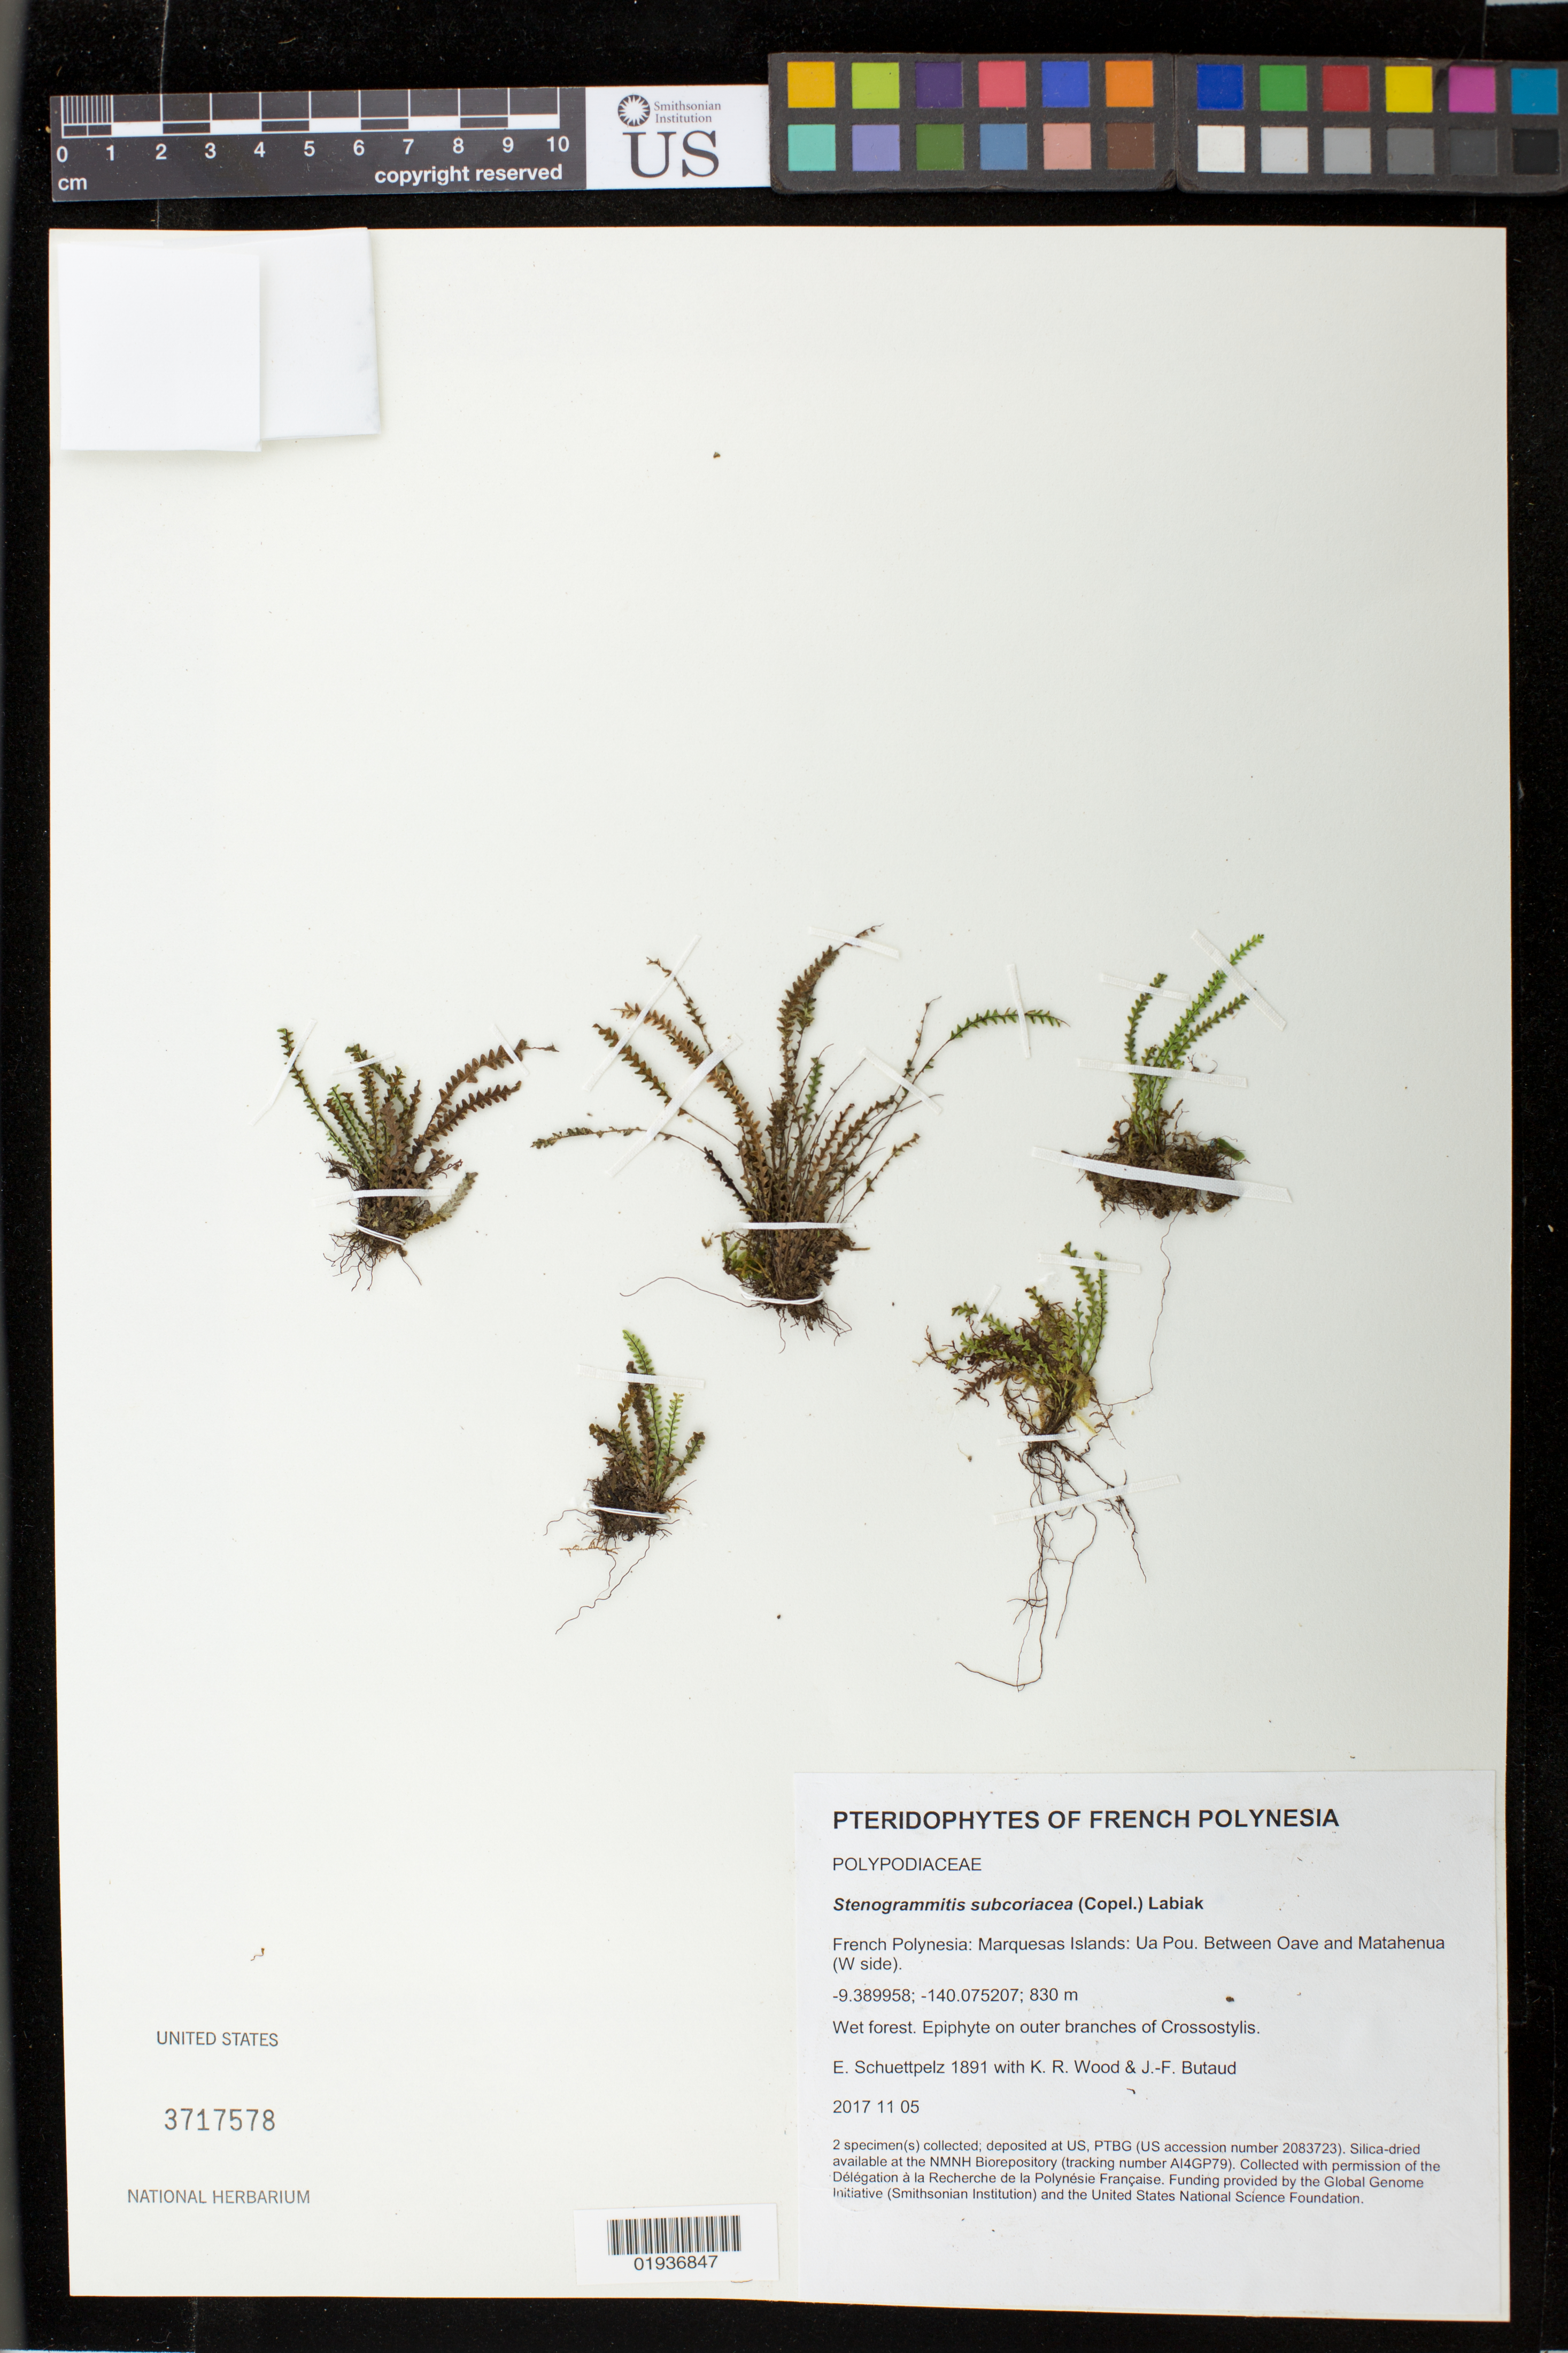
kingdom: Plantae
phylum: Tracheophyta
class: Polypodiopsida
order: Polypodiales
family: Polypodiaceae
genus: Stenogrammitis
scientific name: Stenogrammitis subcoriacea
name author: (Copel.) Labiak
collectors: E. Schuettpelz, K. R. Wood & J. -F. Butaud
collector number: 1891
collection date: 2017-11-05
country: French Polynesia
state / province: Marquesas Islands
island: Ua Pou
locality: Between Oave and Matahenua (W side).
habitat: Wet forest.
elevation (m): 830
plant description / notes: Collected with permission of the Délégation à la Recherche de la Polynésie Française. Funding provided by the Global Genome Initiative (Smithsonian Institution) and the United States National Science Foundation. Silica dried tissue stored at AI4GP79 in the NMNH Biorepository, Smithsonian Institution.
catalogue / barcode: US 3717578